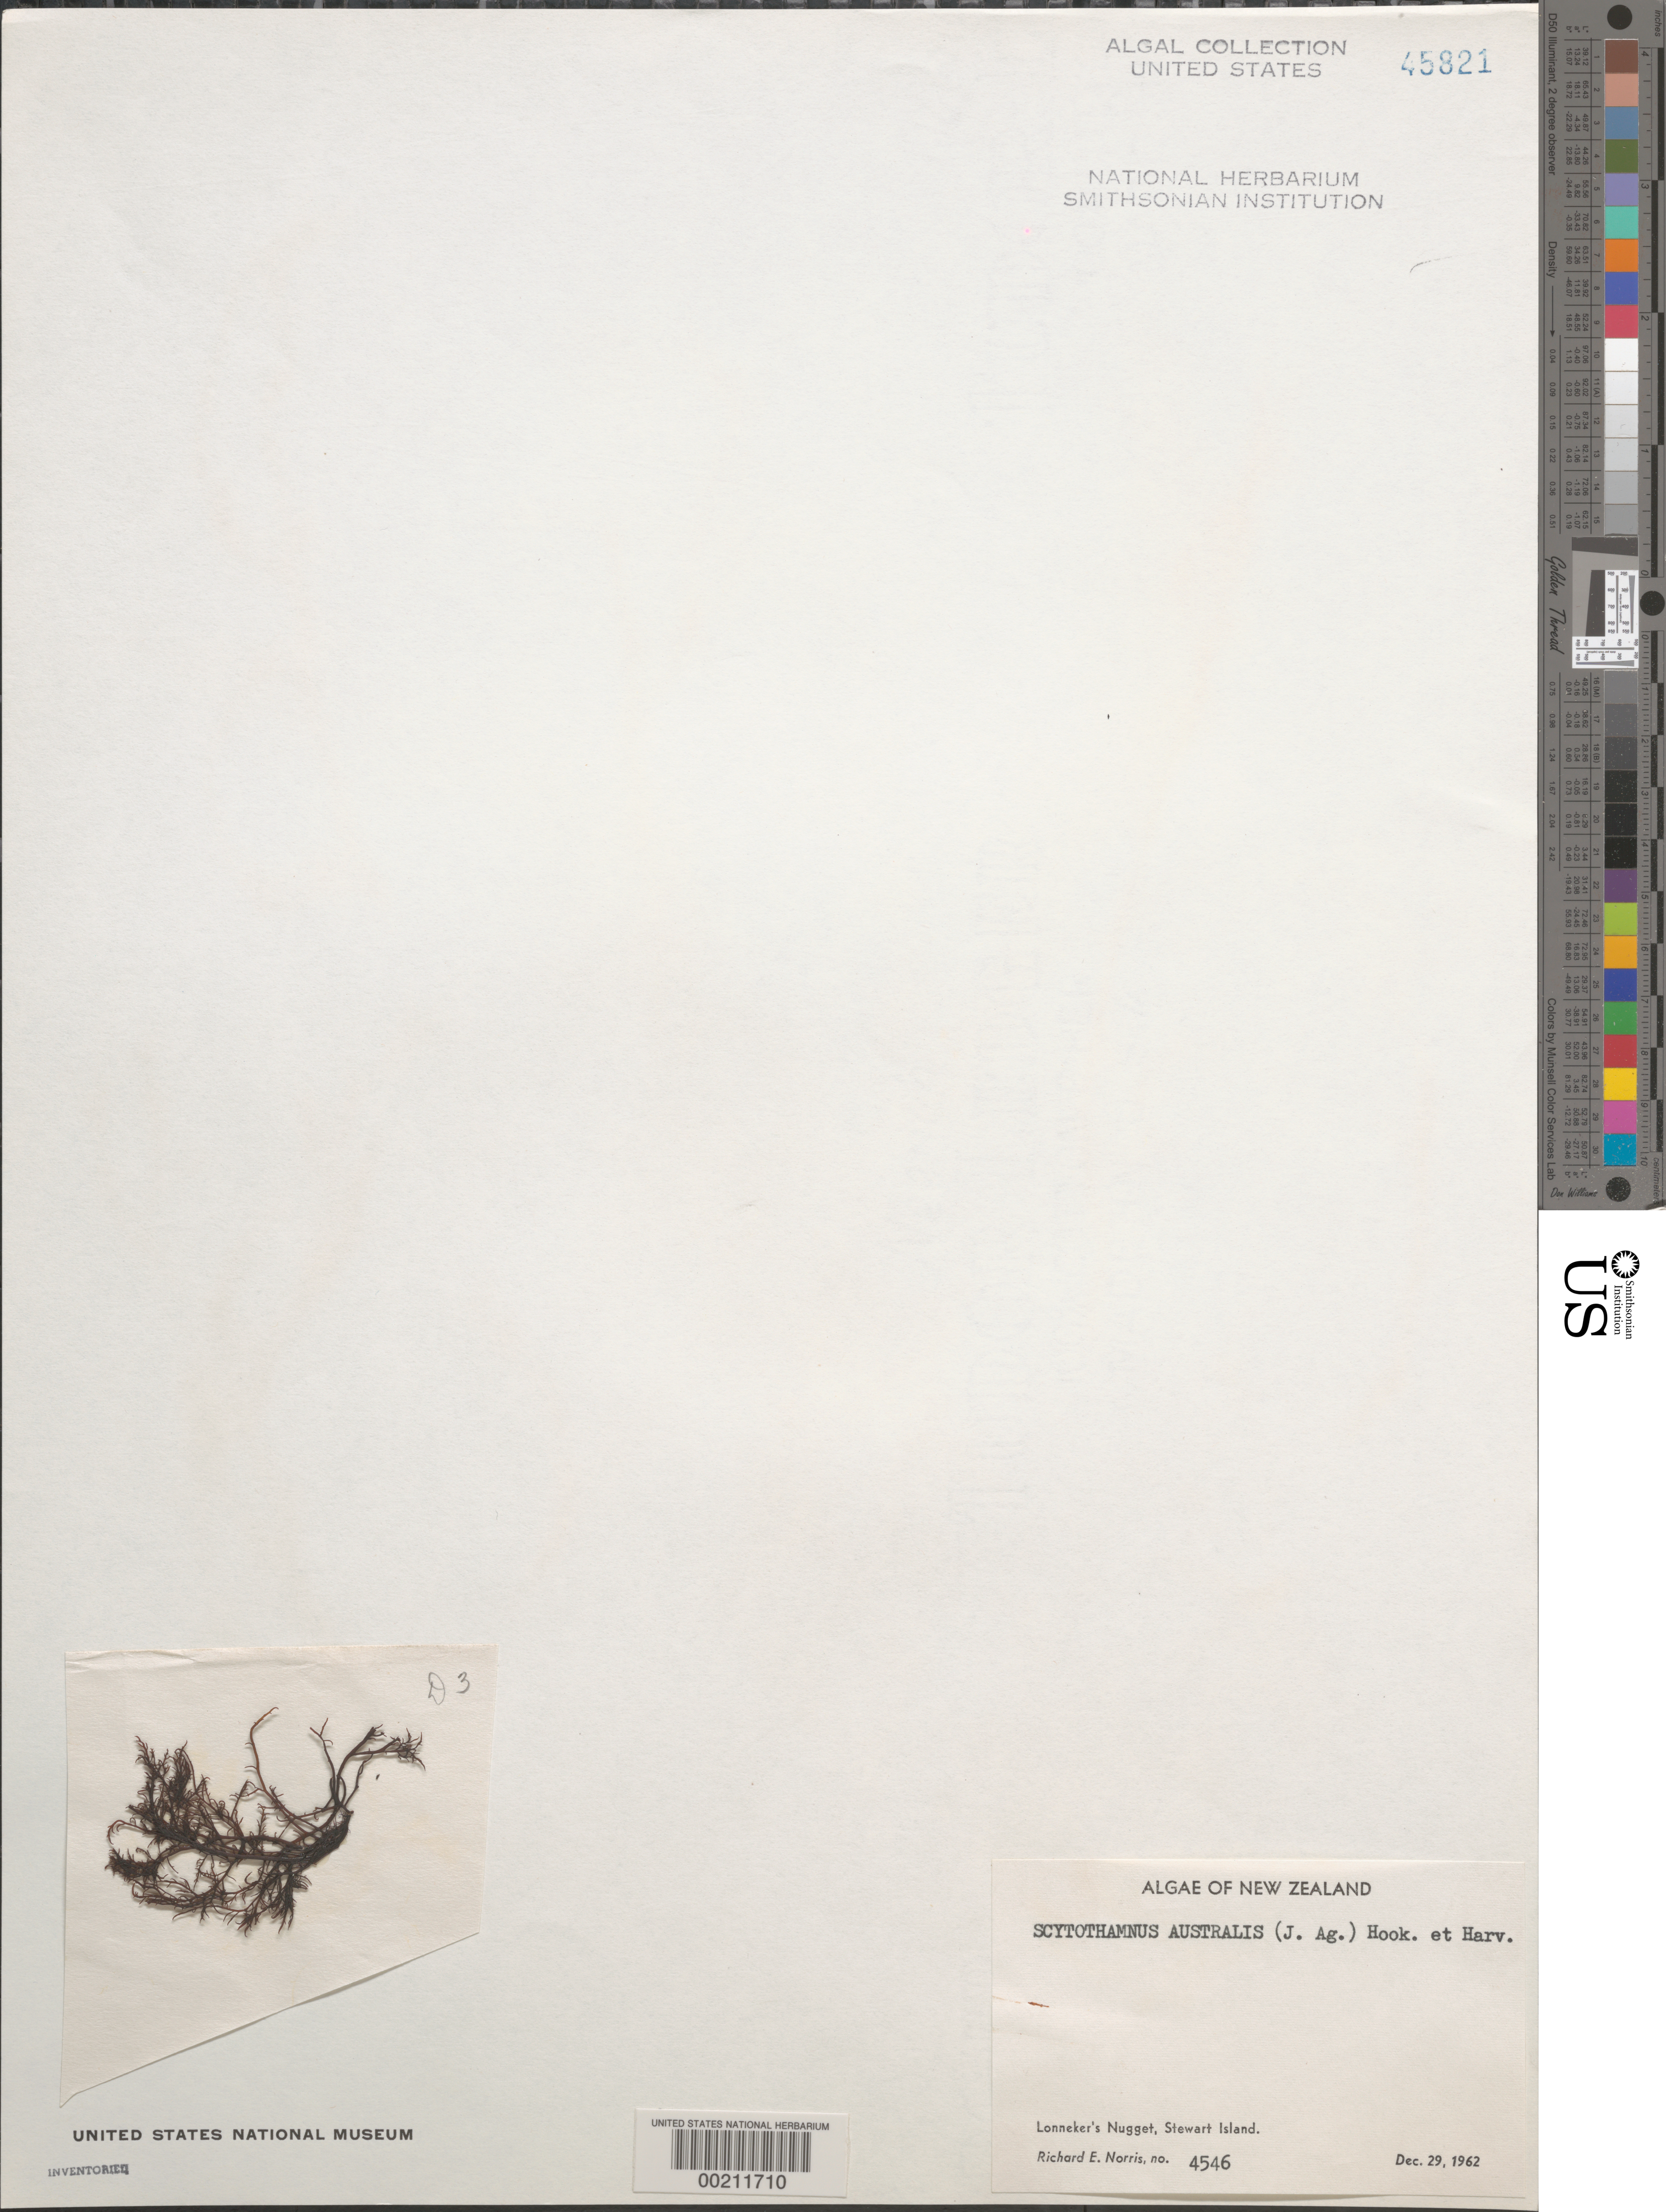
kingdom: Chromista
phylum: Ochrophyta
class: Phaeophyceae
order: Scytothamnales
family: Scytothamnaceae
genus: Scytothamnus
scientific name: Scytothamnus australis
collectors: R. E. Norris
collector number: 4546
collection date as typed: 29 Dec 1962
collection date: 1962-12-29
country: New Zealand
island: Stewart Island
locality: Lonneker's Nugget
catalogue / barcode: US 45821